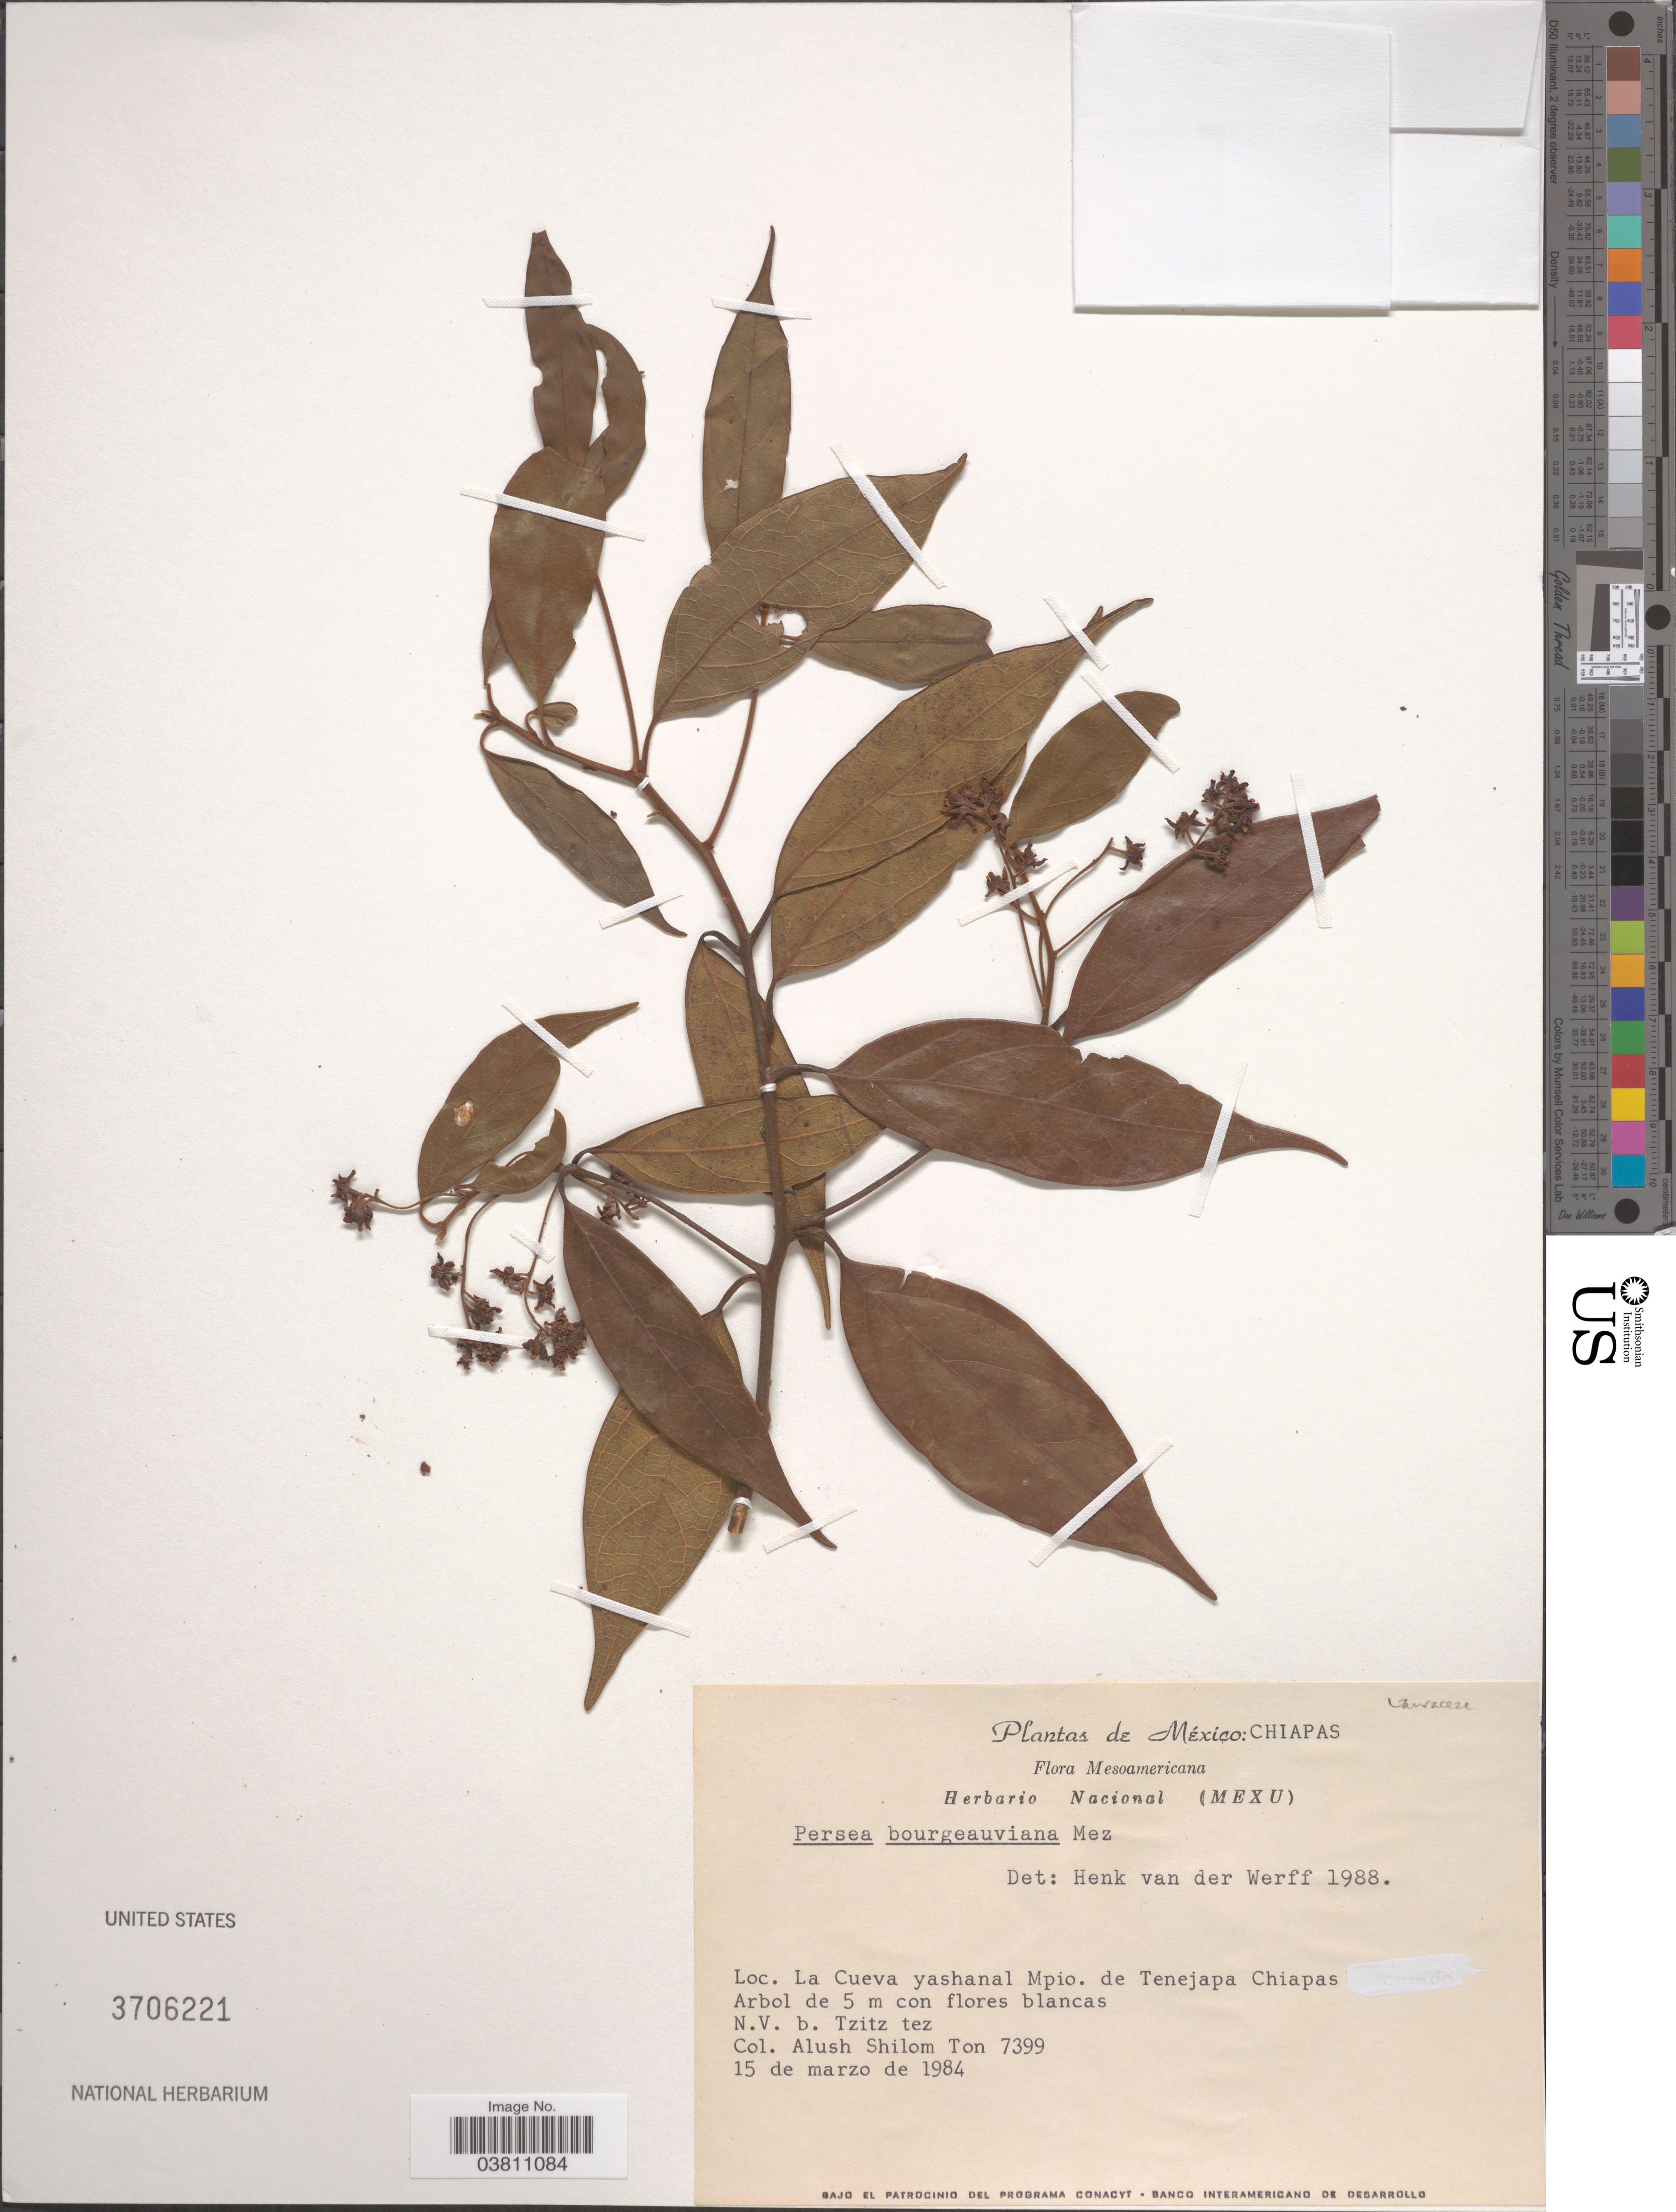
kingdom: Plantae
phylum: Tracheophyta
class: Magnoliopsida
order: Laurales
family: Lauraceae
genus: Persea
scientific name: Persea bourgeauviana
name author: Mez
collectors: A. S. Ton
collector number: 7399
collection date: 1984-03-15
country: Mexico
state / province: Chiapas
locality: La Cueva yashanal Mpio. de Tenejapa Chiapas.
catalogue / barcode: US 3706221